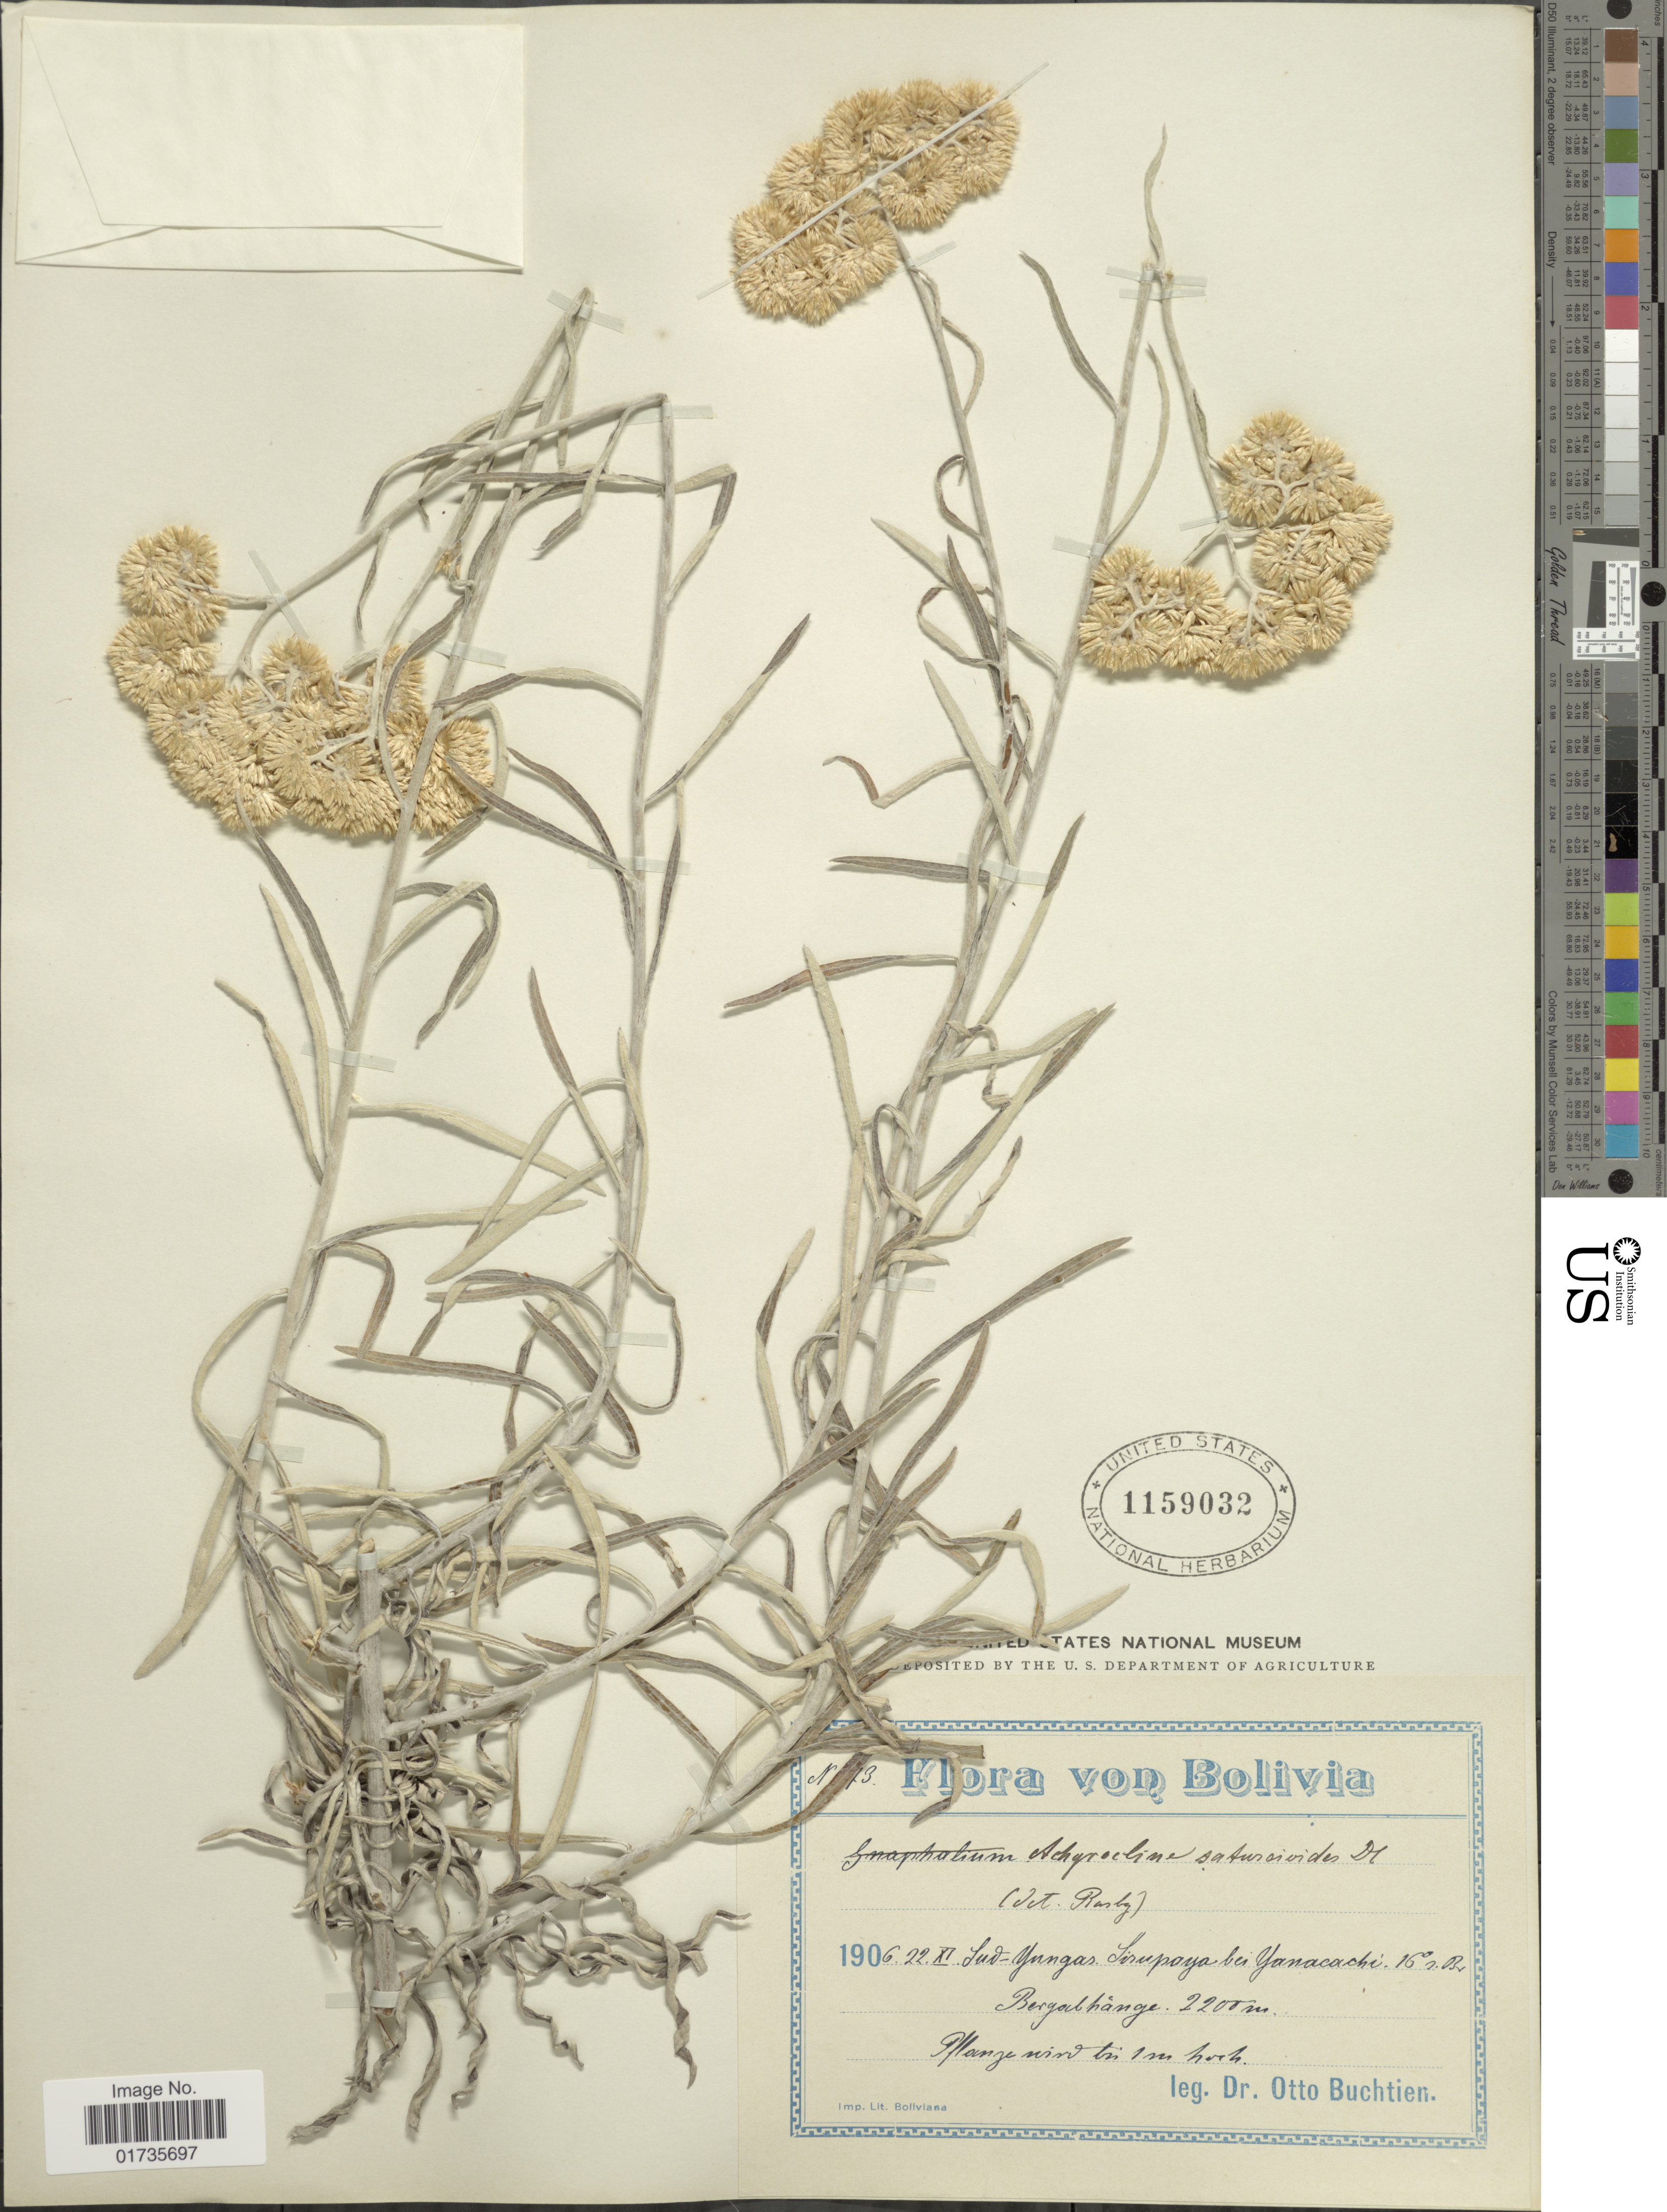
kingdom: Plantae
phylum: Tracheophyta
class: Magnoliopsida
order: Asterales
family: Asteraceae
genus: Achyrocline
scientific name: Achyrocline satureioides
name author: (Lam.) DC.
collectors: O. Buchtien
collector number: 73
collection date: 1906-11-22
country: Bolivia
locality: Su-Yungas, Sirupaya bei Yanacachi. 16° n Br, Bergalhänge.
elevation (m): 2200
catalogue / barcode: US 1159032